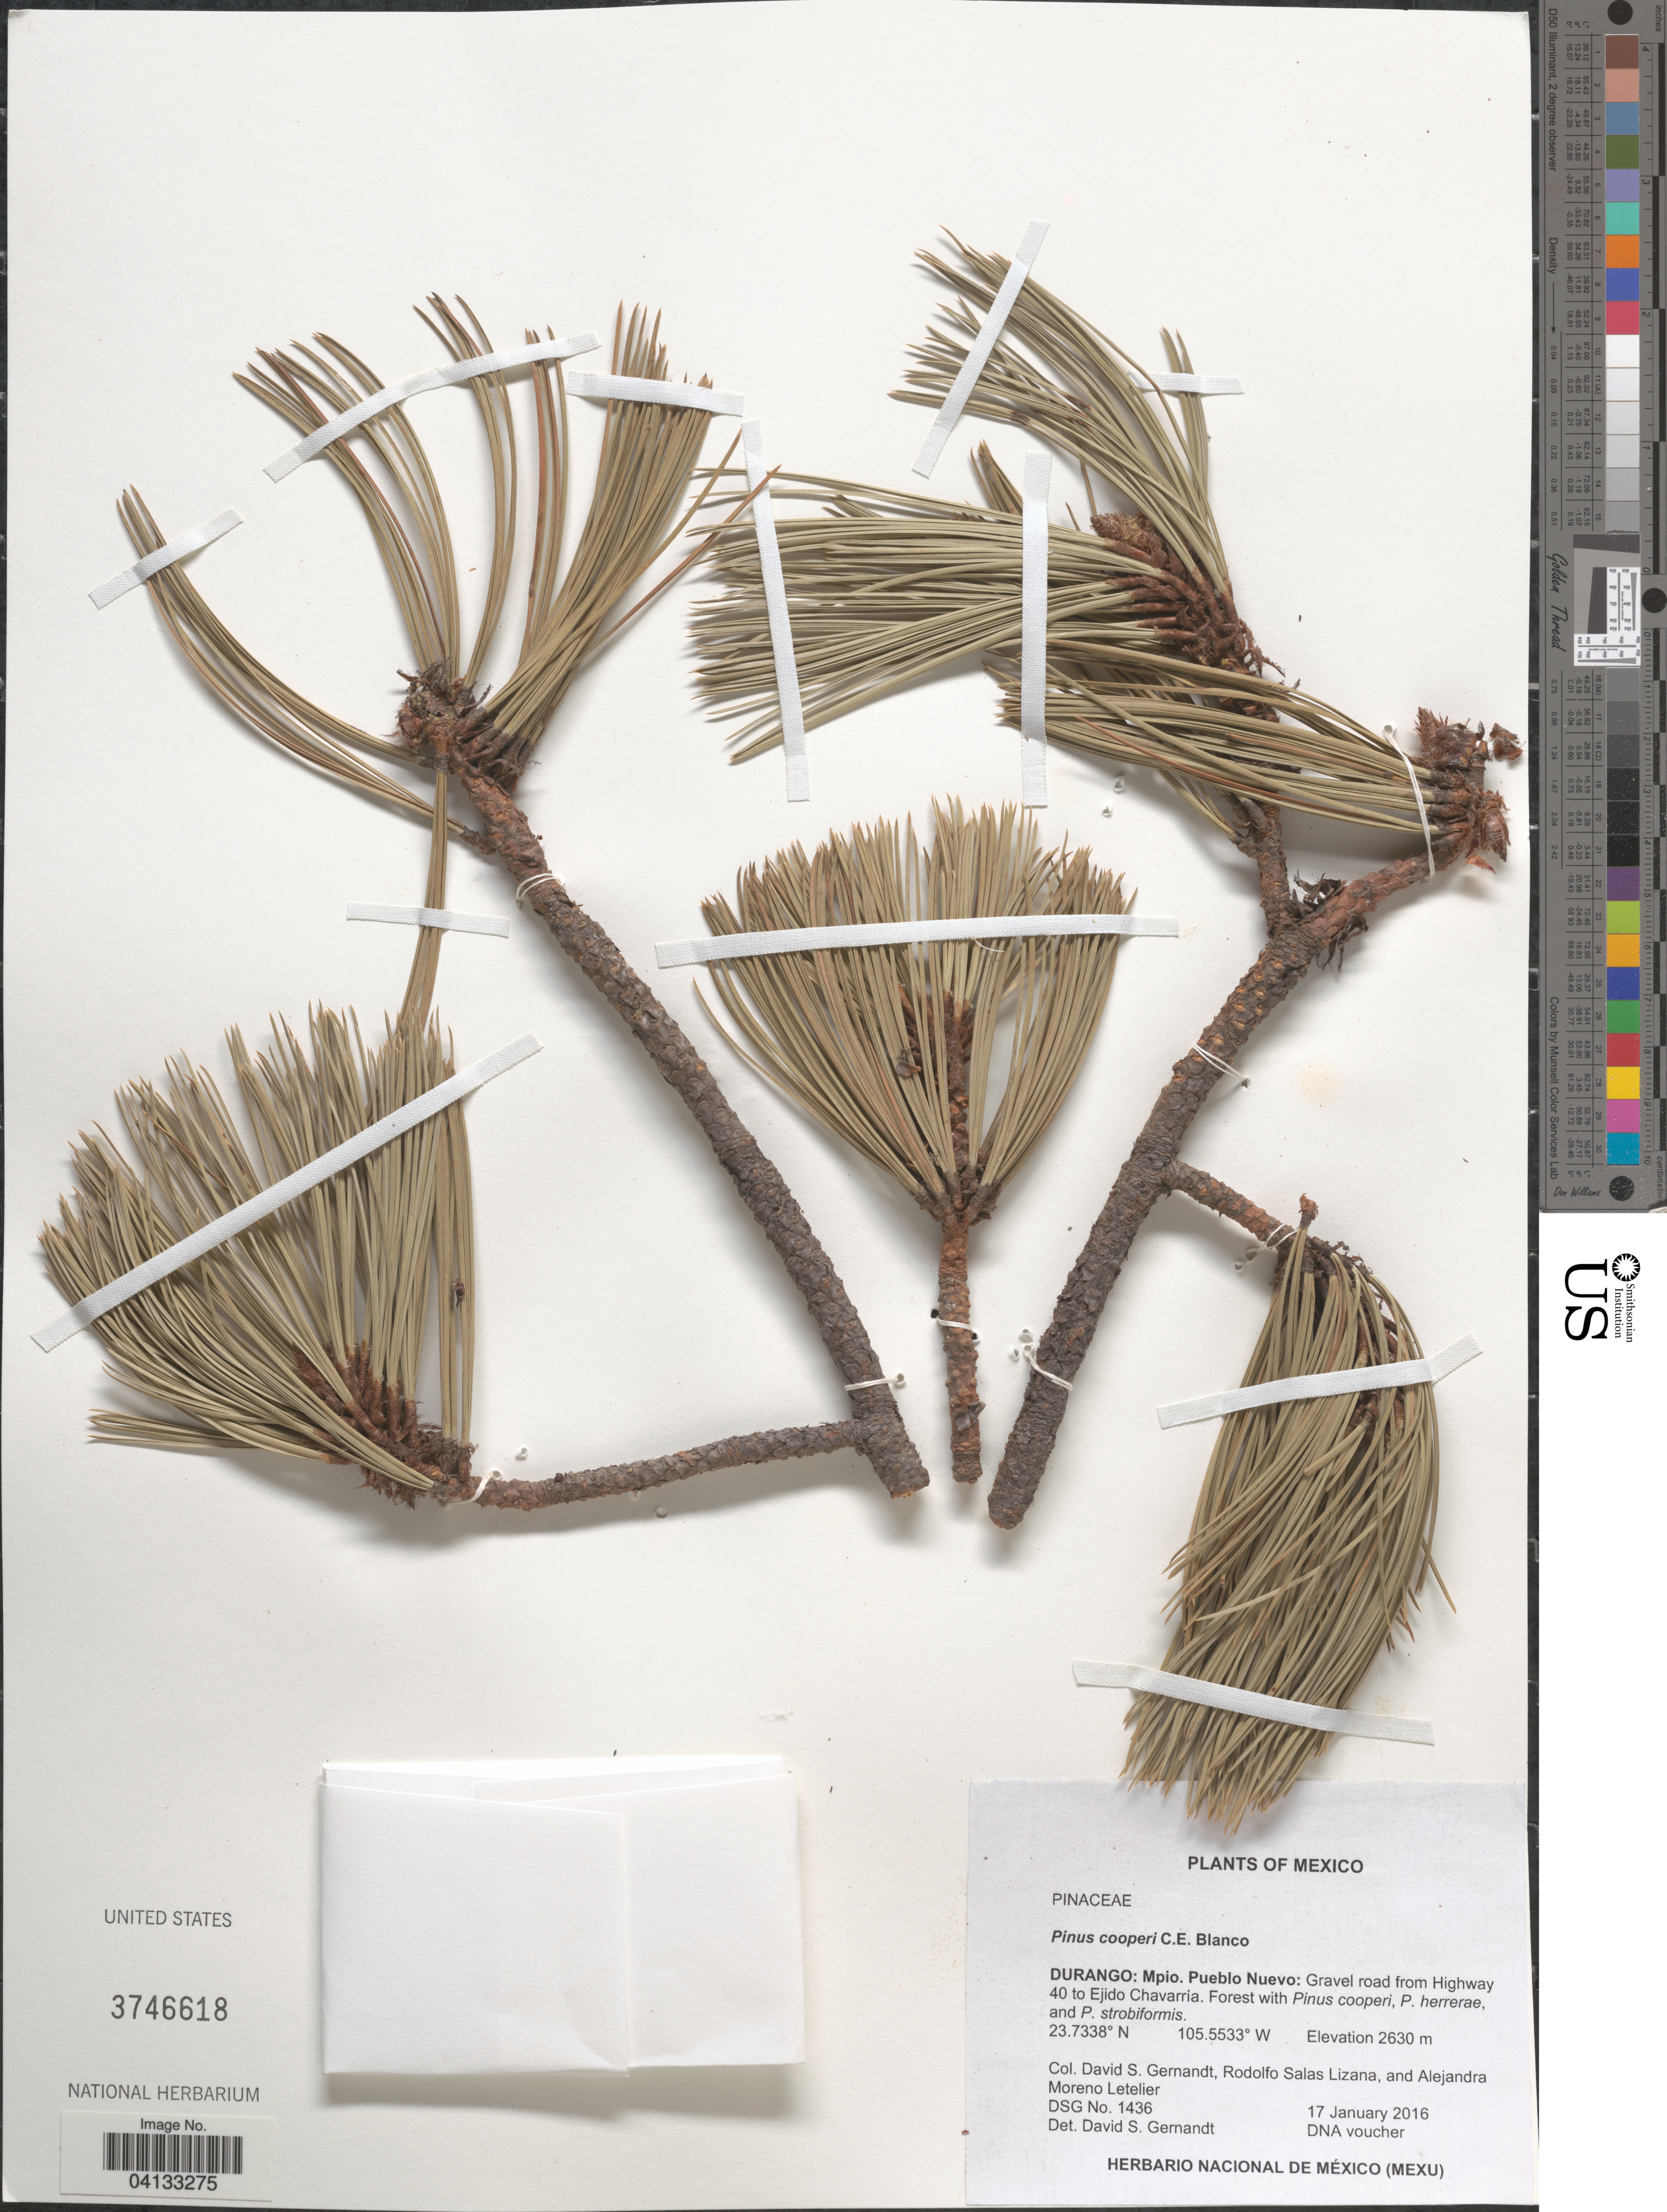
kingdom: Plantae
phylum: Tracheophyta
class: Pinopsida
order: Pinales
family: Pinaceae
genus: Pinus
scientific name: Pinus cooperi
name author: C.E. Blanco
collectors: D. S. Gernandt, R. Lizana & A. Letelier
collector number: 1436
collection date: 2016-01-17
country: Mexico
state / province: Durango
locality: Mpio. Pueblo Nuevo: Gravel road from Highway 40 to Ejido Chavarría.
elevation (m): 2630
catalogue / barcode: US 3746618